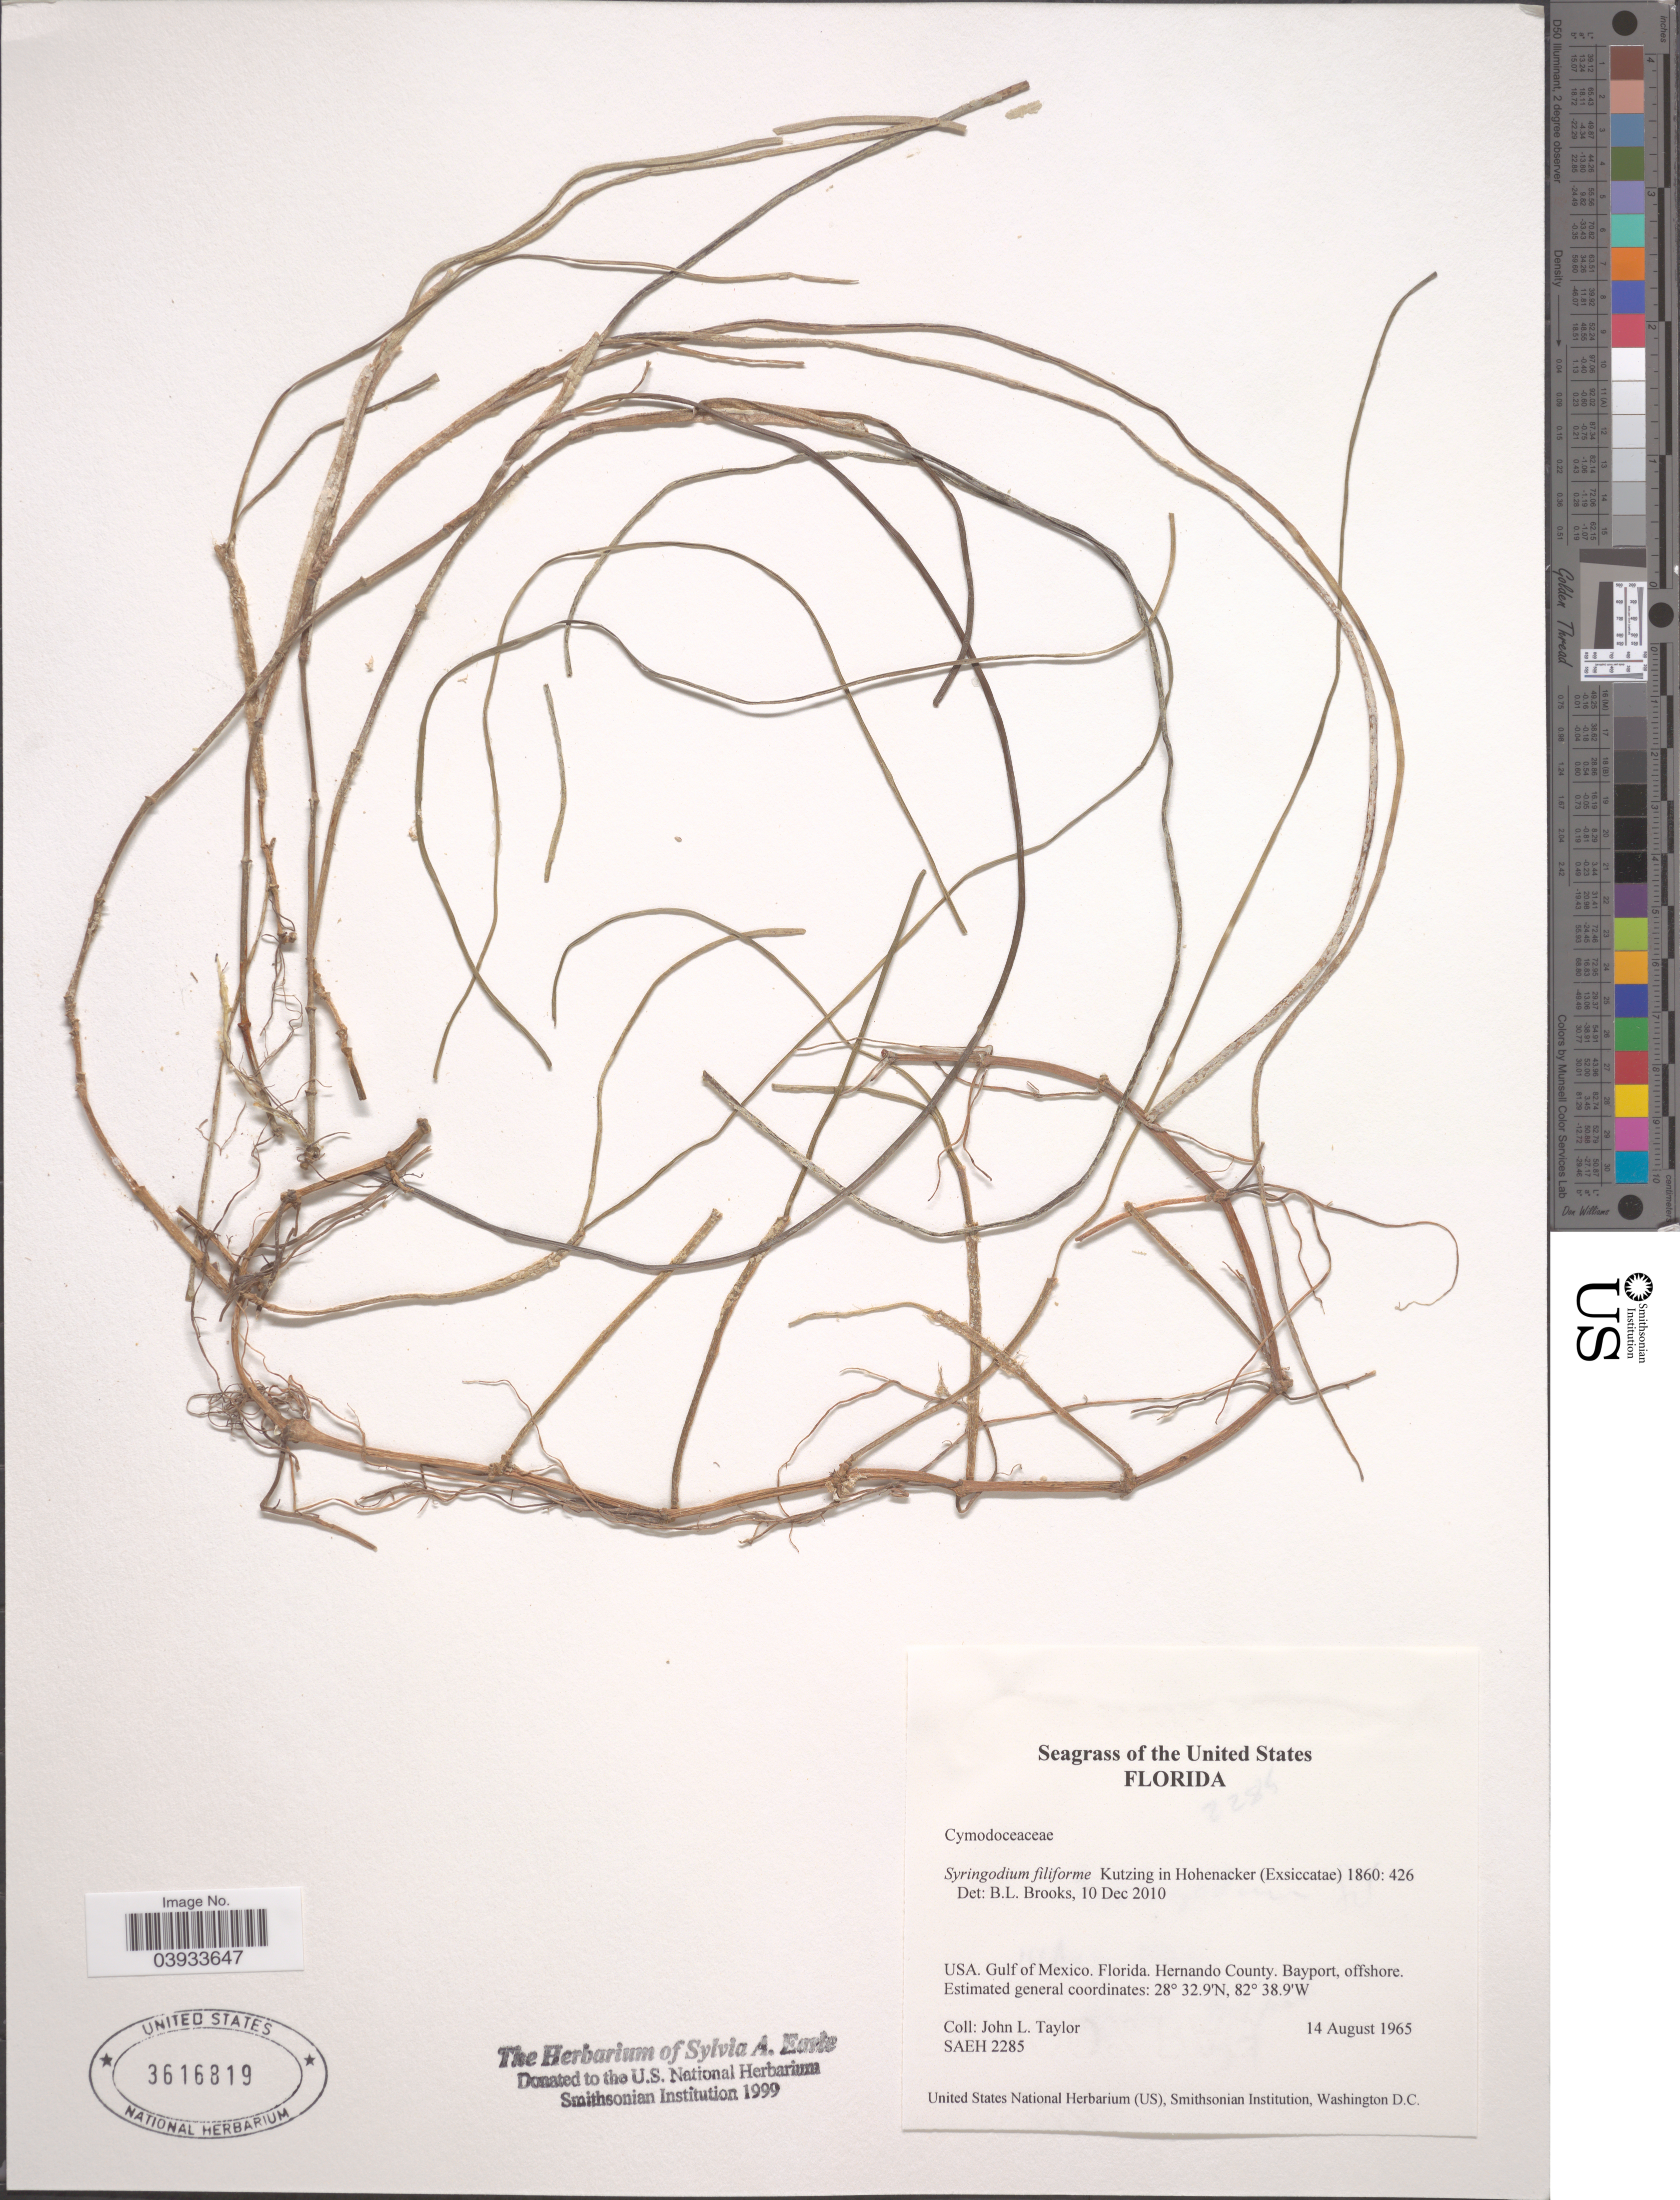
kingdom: Plantae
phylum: Tracheophyta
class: Liliopsida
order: Alismatales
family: Cymodoceaceae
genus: Syringodium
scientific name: Syringodium filiforme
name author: Kütz.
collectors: J. L. Taylor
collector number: SAEH2285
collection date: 1965-08-14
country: United States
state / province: Florida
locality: Gulf of Mexico. Hernando County. Bayport.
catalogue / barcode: US 3616819